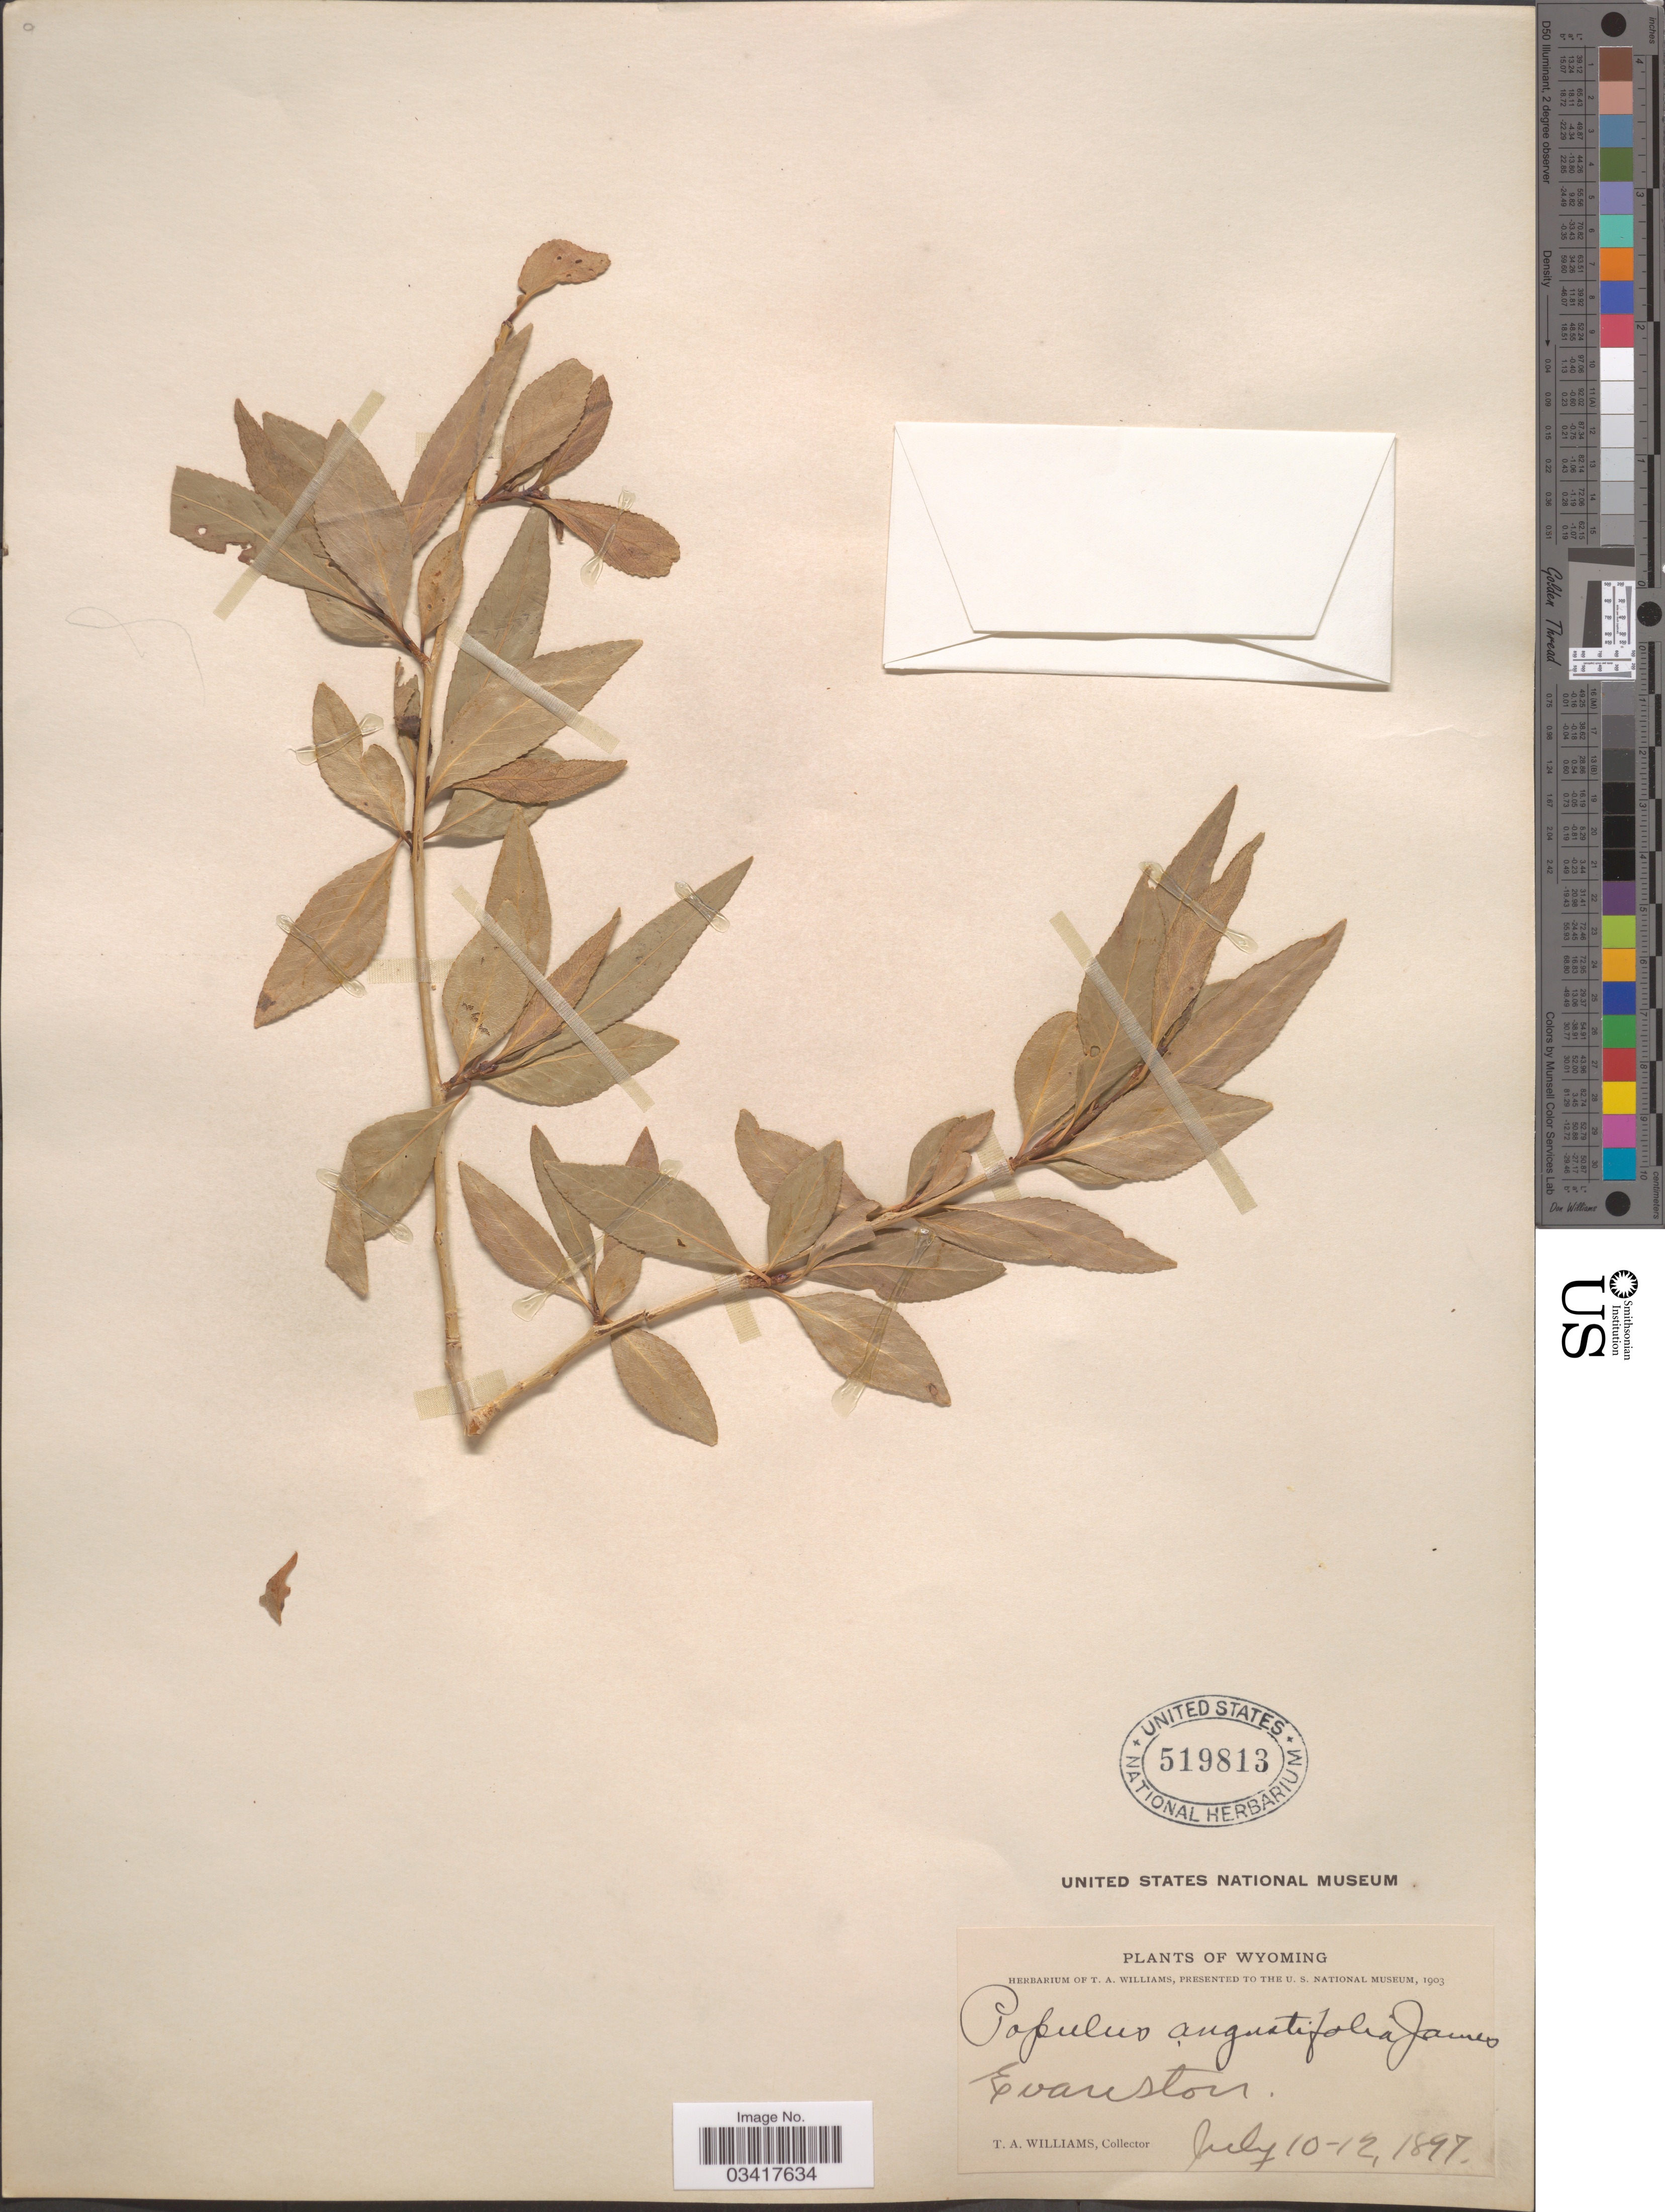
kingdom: Plantae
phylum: Tracheophyta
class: Magnoliopsida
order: Malpighiales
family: Salicaceae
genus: Populus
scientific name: Populus angustifolia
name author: E. James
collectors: T. Williams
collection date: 1897-07-10/1897-07-12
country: United States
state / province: Wyoming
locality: Evanston.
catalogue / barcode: US 519813